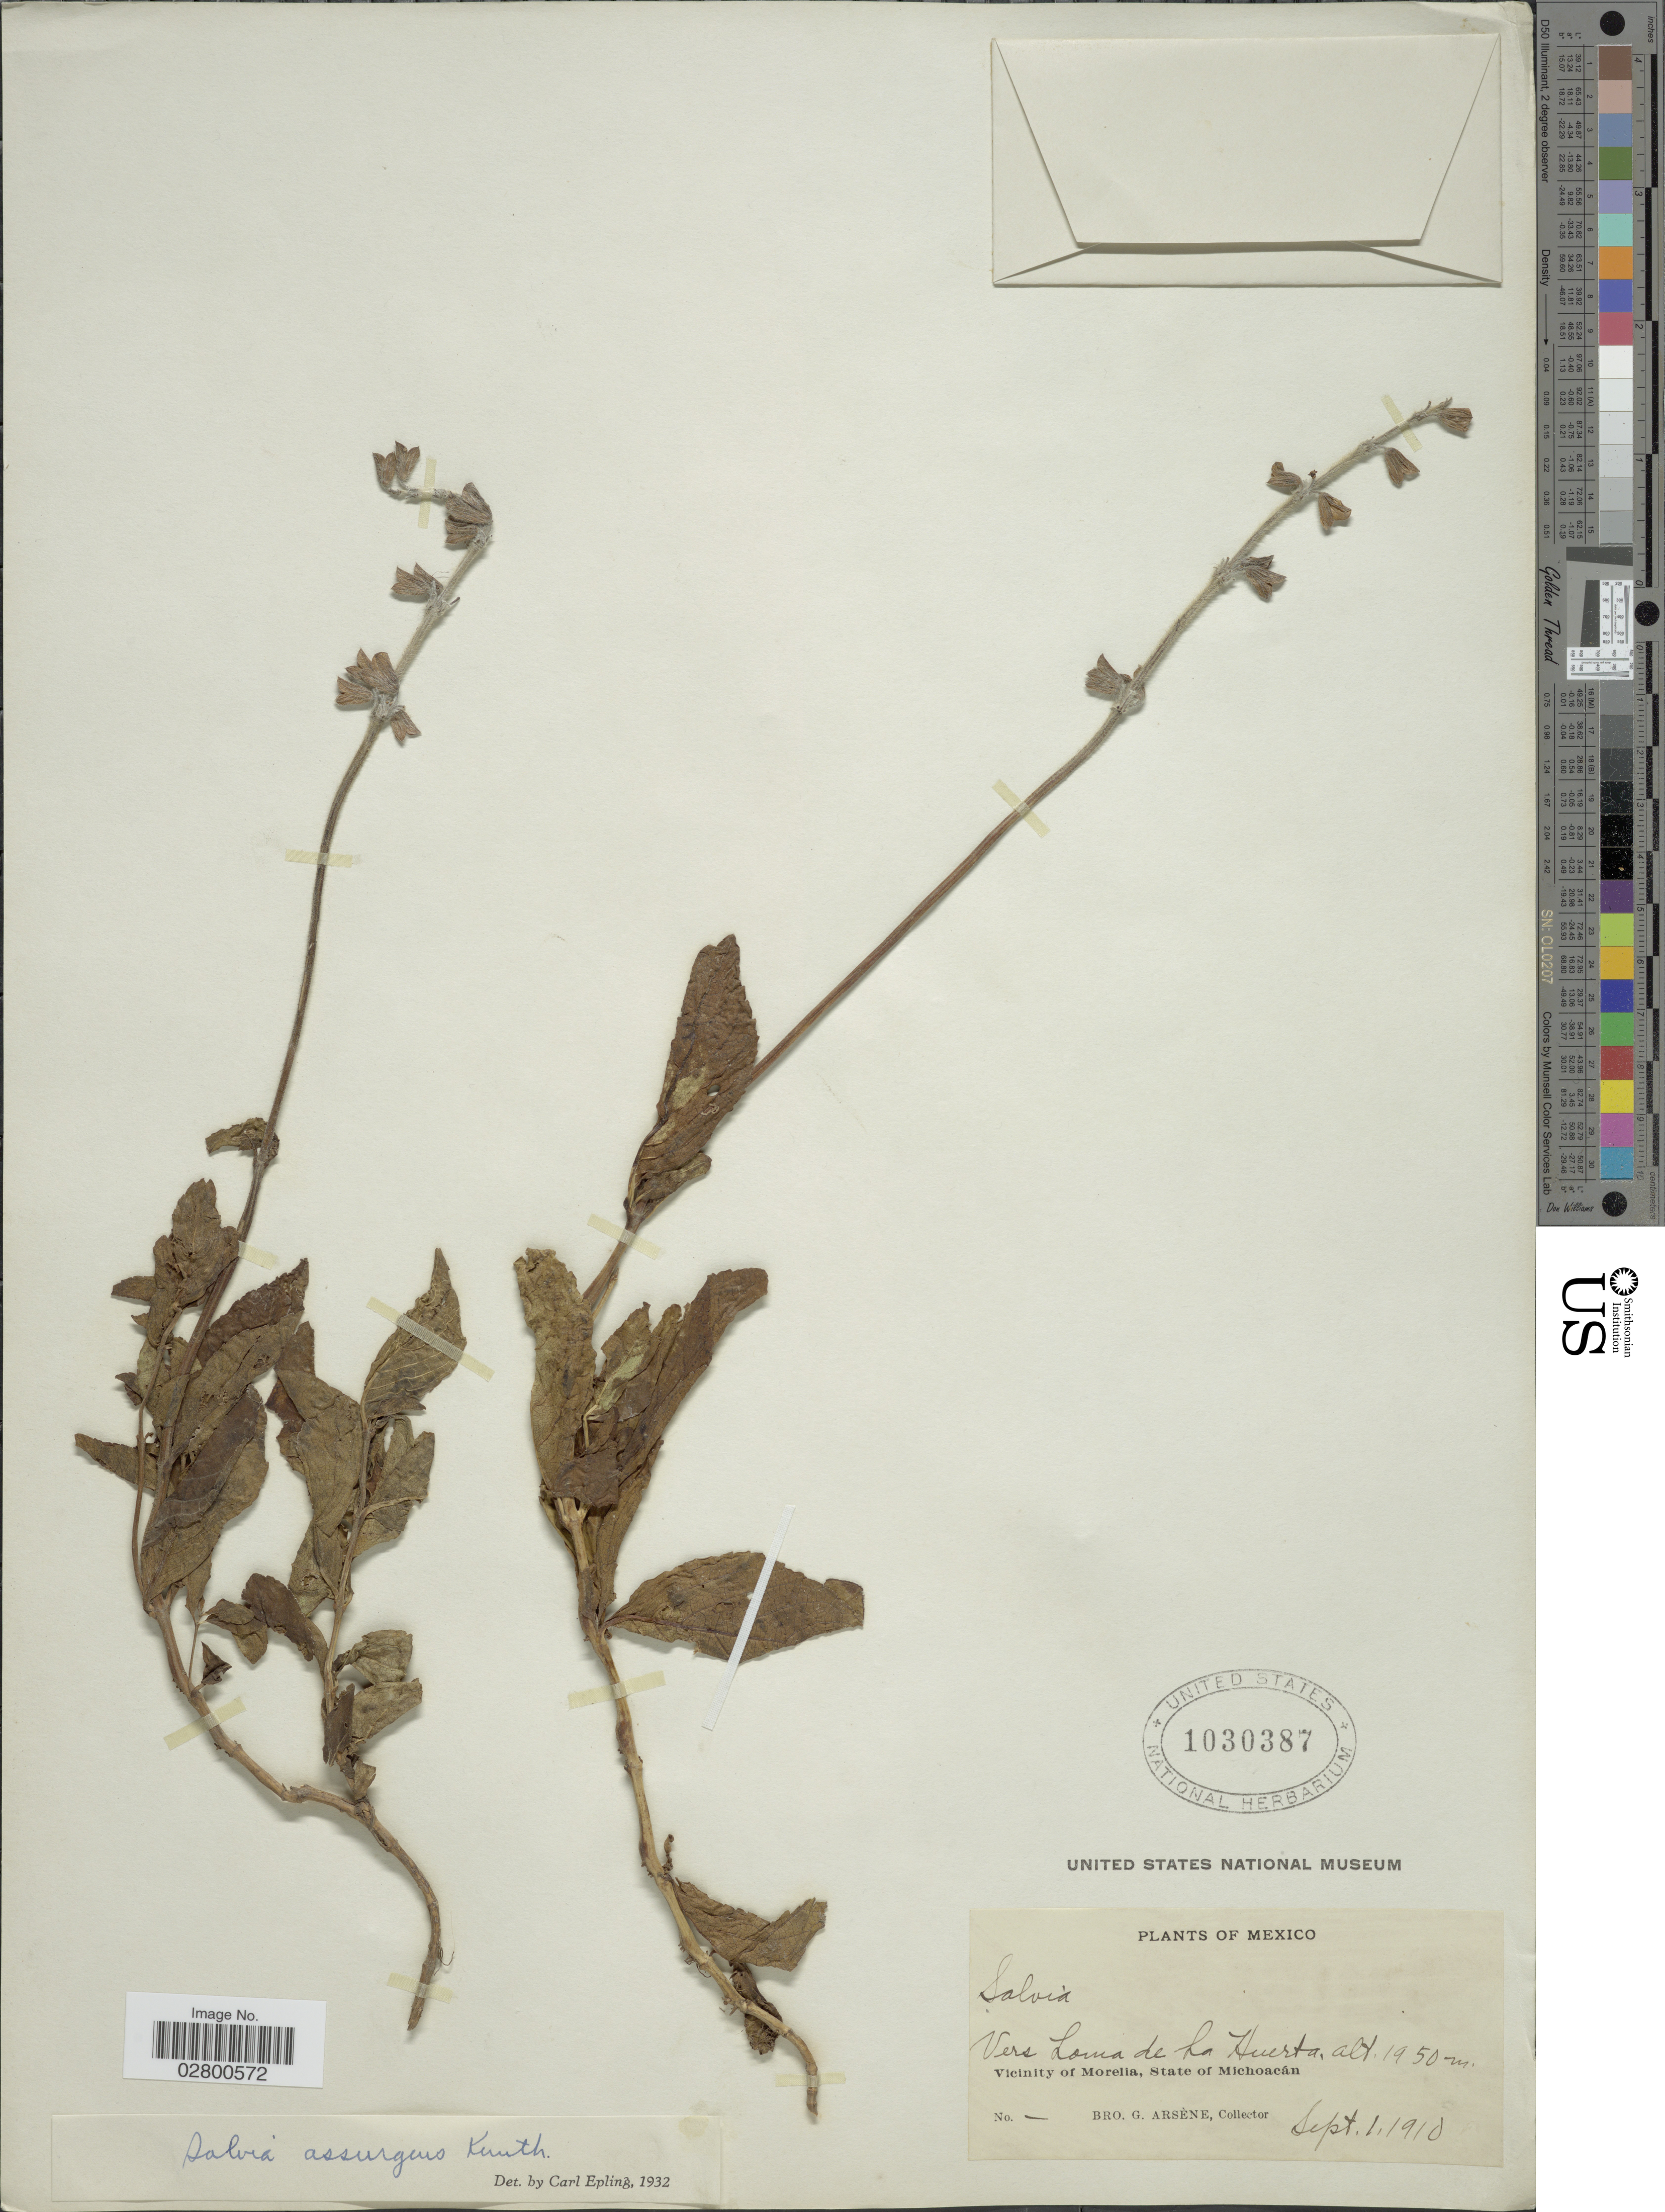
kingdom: Plantae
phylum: Tracheophyta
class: Magnoliopsida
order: Lamiales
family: Lamiaceae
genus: Salvia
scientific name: Salvia assurgens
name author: Kunth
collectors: Bro. G. Arsène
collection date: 1910-09-01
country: Mexico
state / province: Michoacán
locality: Vers Loma de La Huerta. Vicinity of Morelia.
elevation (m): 1950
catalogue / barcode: US 1030387